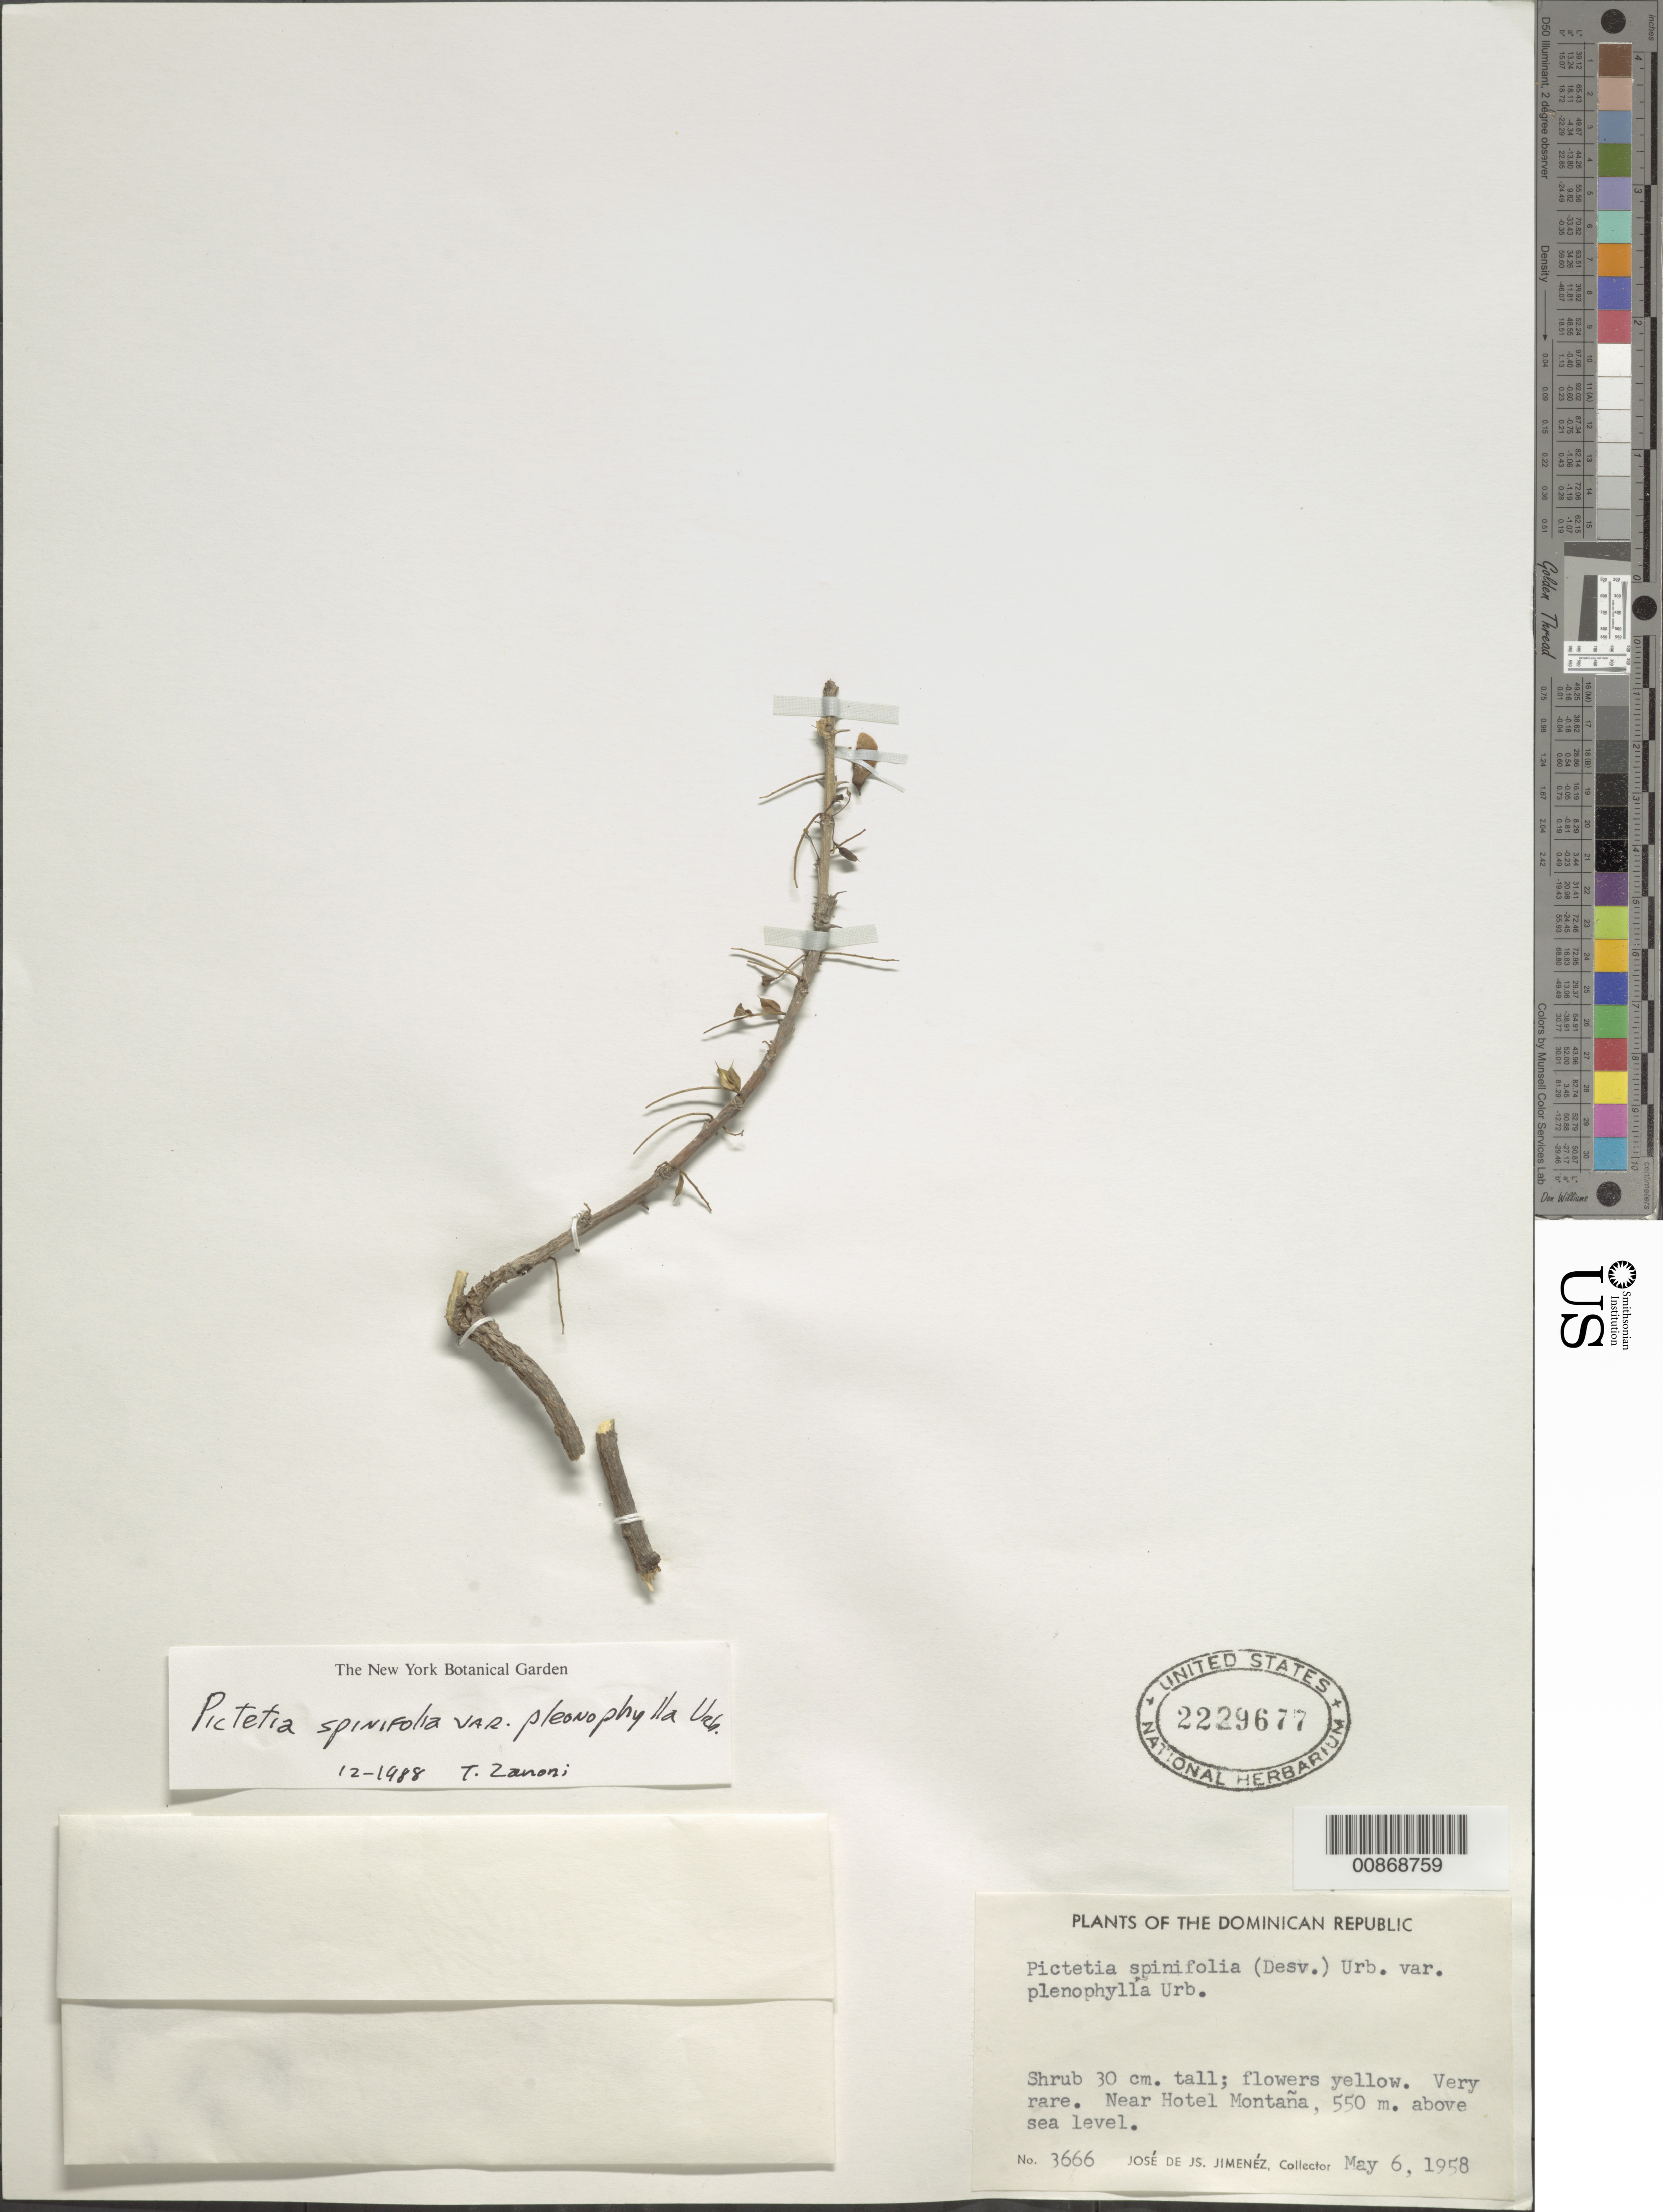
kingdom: Plantae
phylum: Tracheophyta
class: Magnoliopsida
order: Fabales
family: Fabaceae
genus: Pictetia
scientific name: Pictetia spinifolia var. pleonophylla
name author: Urb.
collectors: J. J. Jiménez Almonte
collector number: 3666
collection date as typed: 06 May 1958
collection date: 1958-05-06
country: Dominican Republic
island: Hispaniola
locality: Near Hotel Montaña.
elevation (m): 550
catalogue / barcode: US 2229677